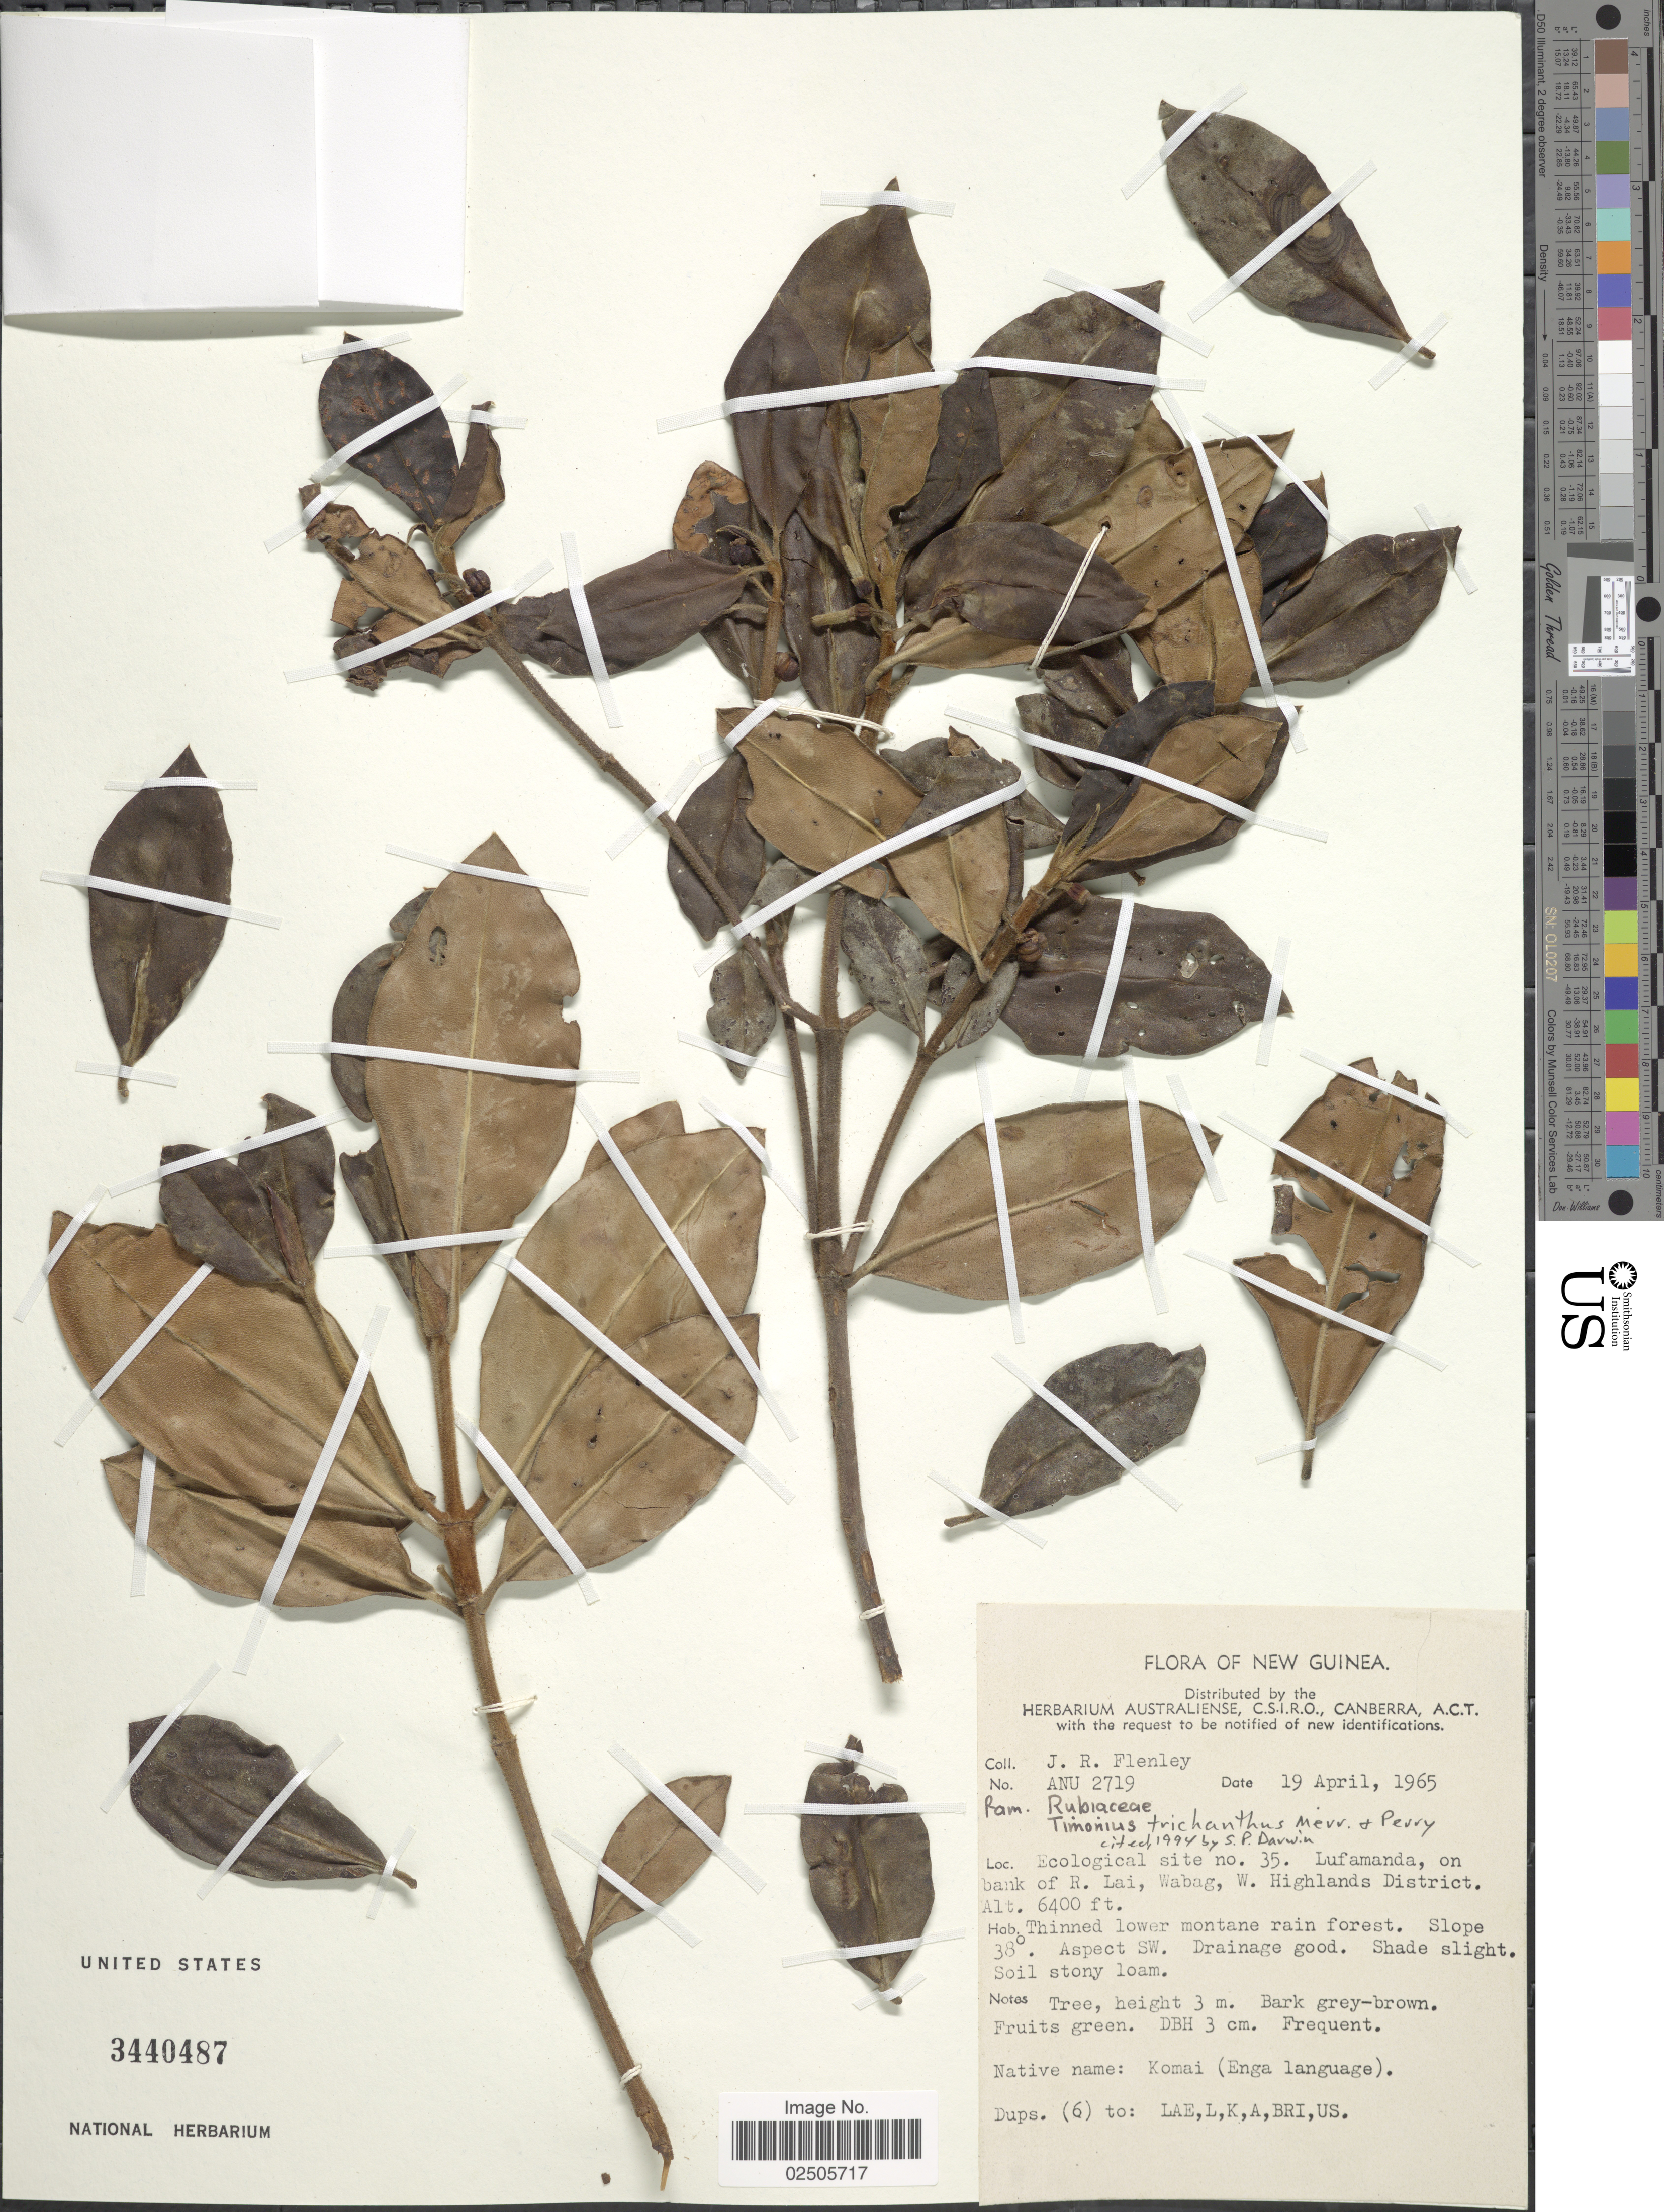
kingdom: Plantae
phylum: Tracheophyta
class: Magnoliopsida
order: Gentianales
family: Rubiaceae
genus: Timonius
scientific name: Timonius trichanthus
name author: Merr. & L.M. Perry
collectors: J. Flenley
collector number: ANU2719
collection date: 1965-04-19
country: Papua New Guinea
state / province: Western Highlands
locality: New Guinea, Ecological site no. 35. Lufamanda, on bank of R. Lai, Wabag, W. Highlands District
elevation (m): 1951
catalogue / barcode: US 3440487